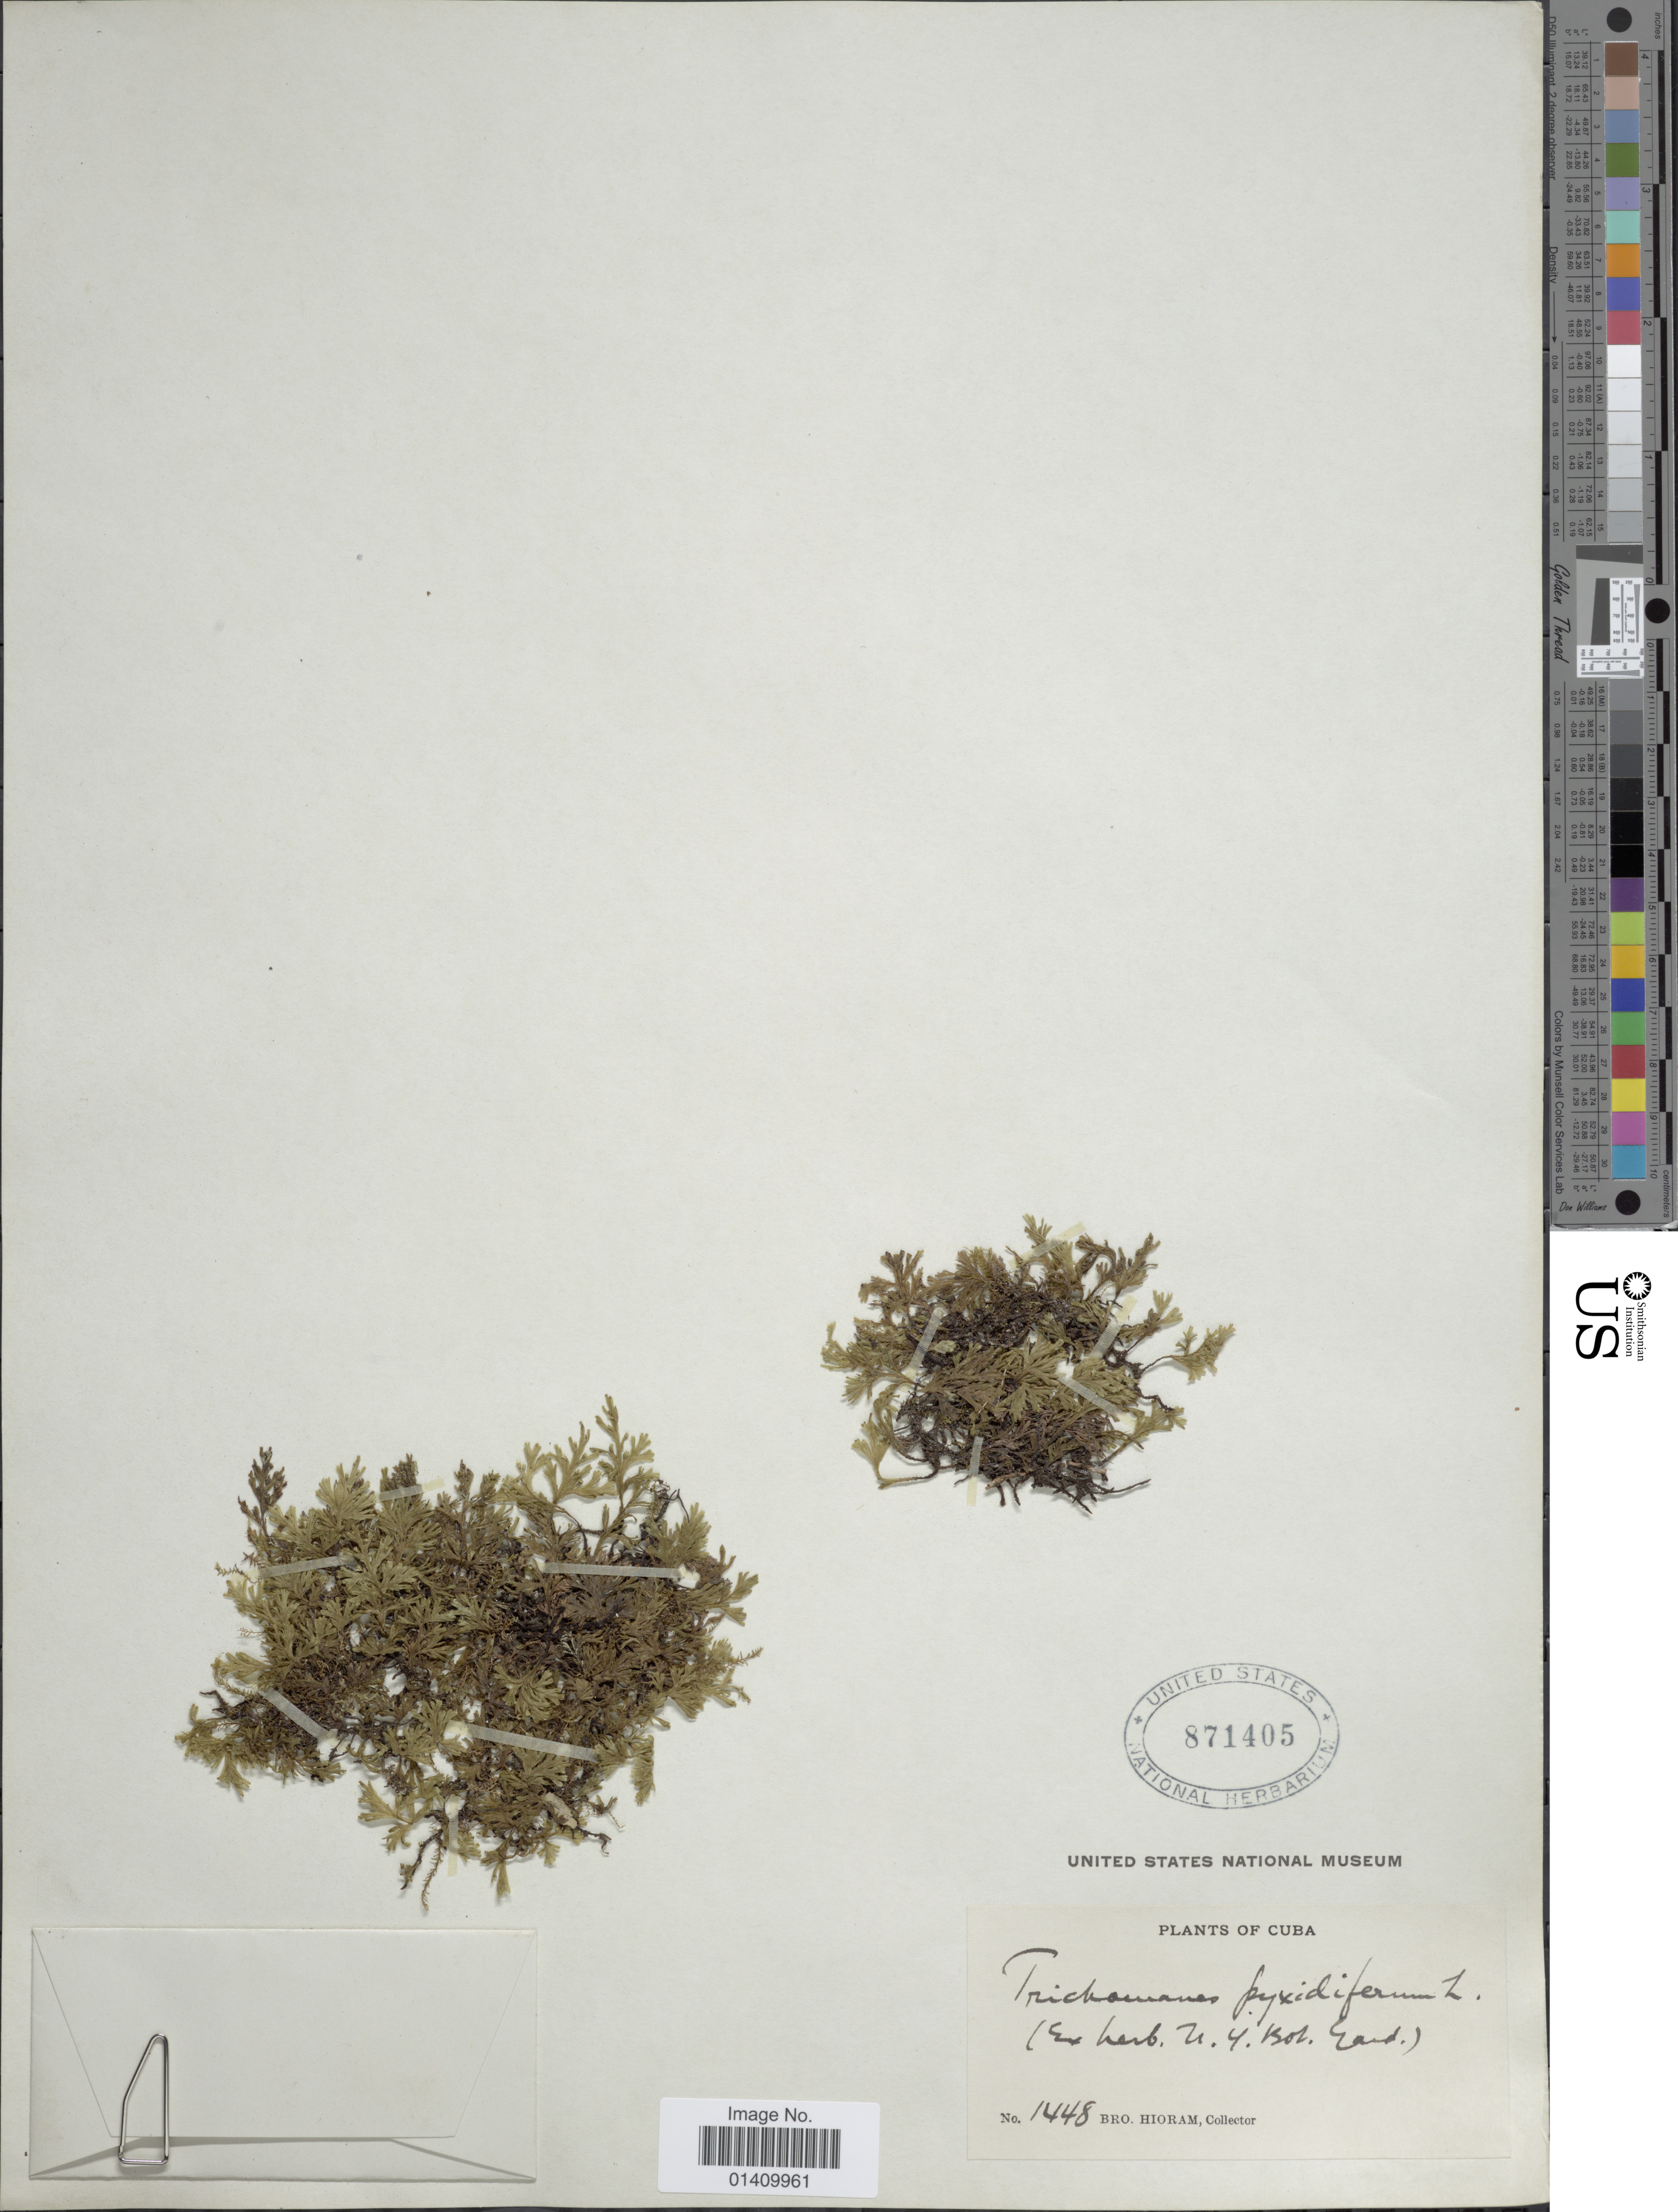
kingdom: Plantae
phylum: Tracheophyta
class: Polypodiopsida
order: Hymenophyllales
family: Hymenophyllaceae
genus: Polyphlebium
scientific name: Polyphlebium pyxidiferum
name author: (L.) Ebihara & Dubuisson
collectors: Bro. Hioram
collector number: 1448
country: Cuba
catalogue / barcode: US 871405